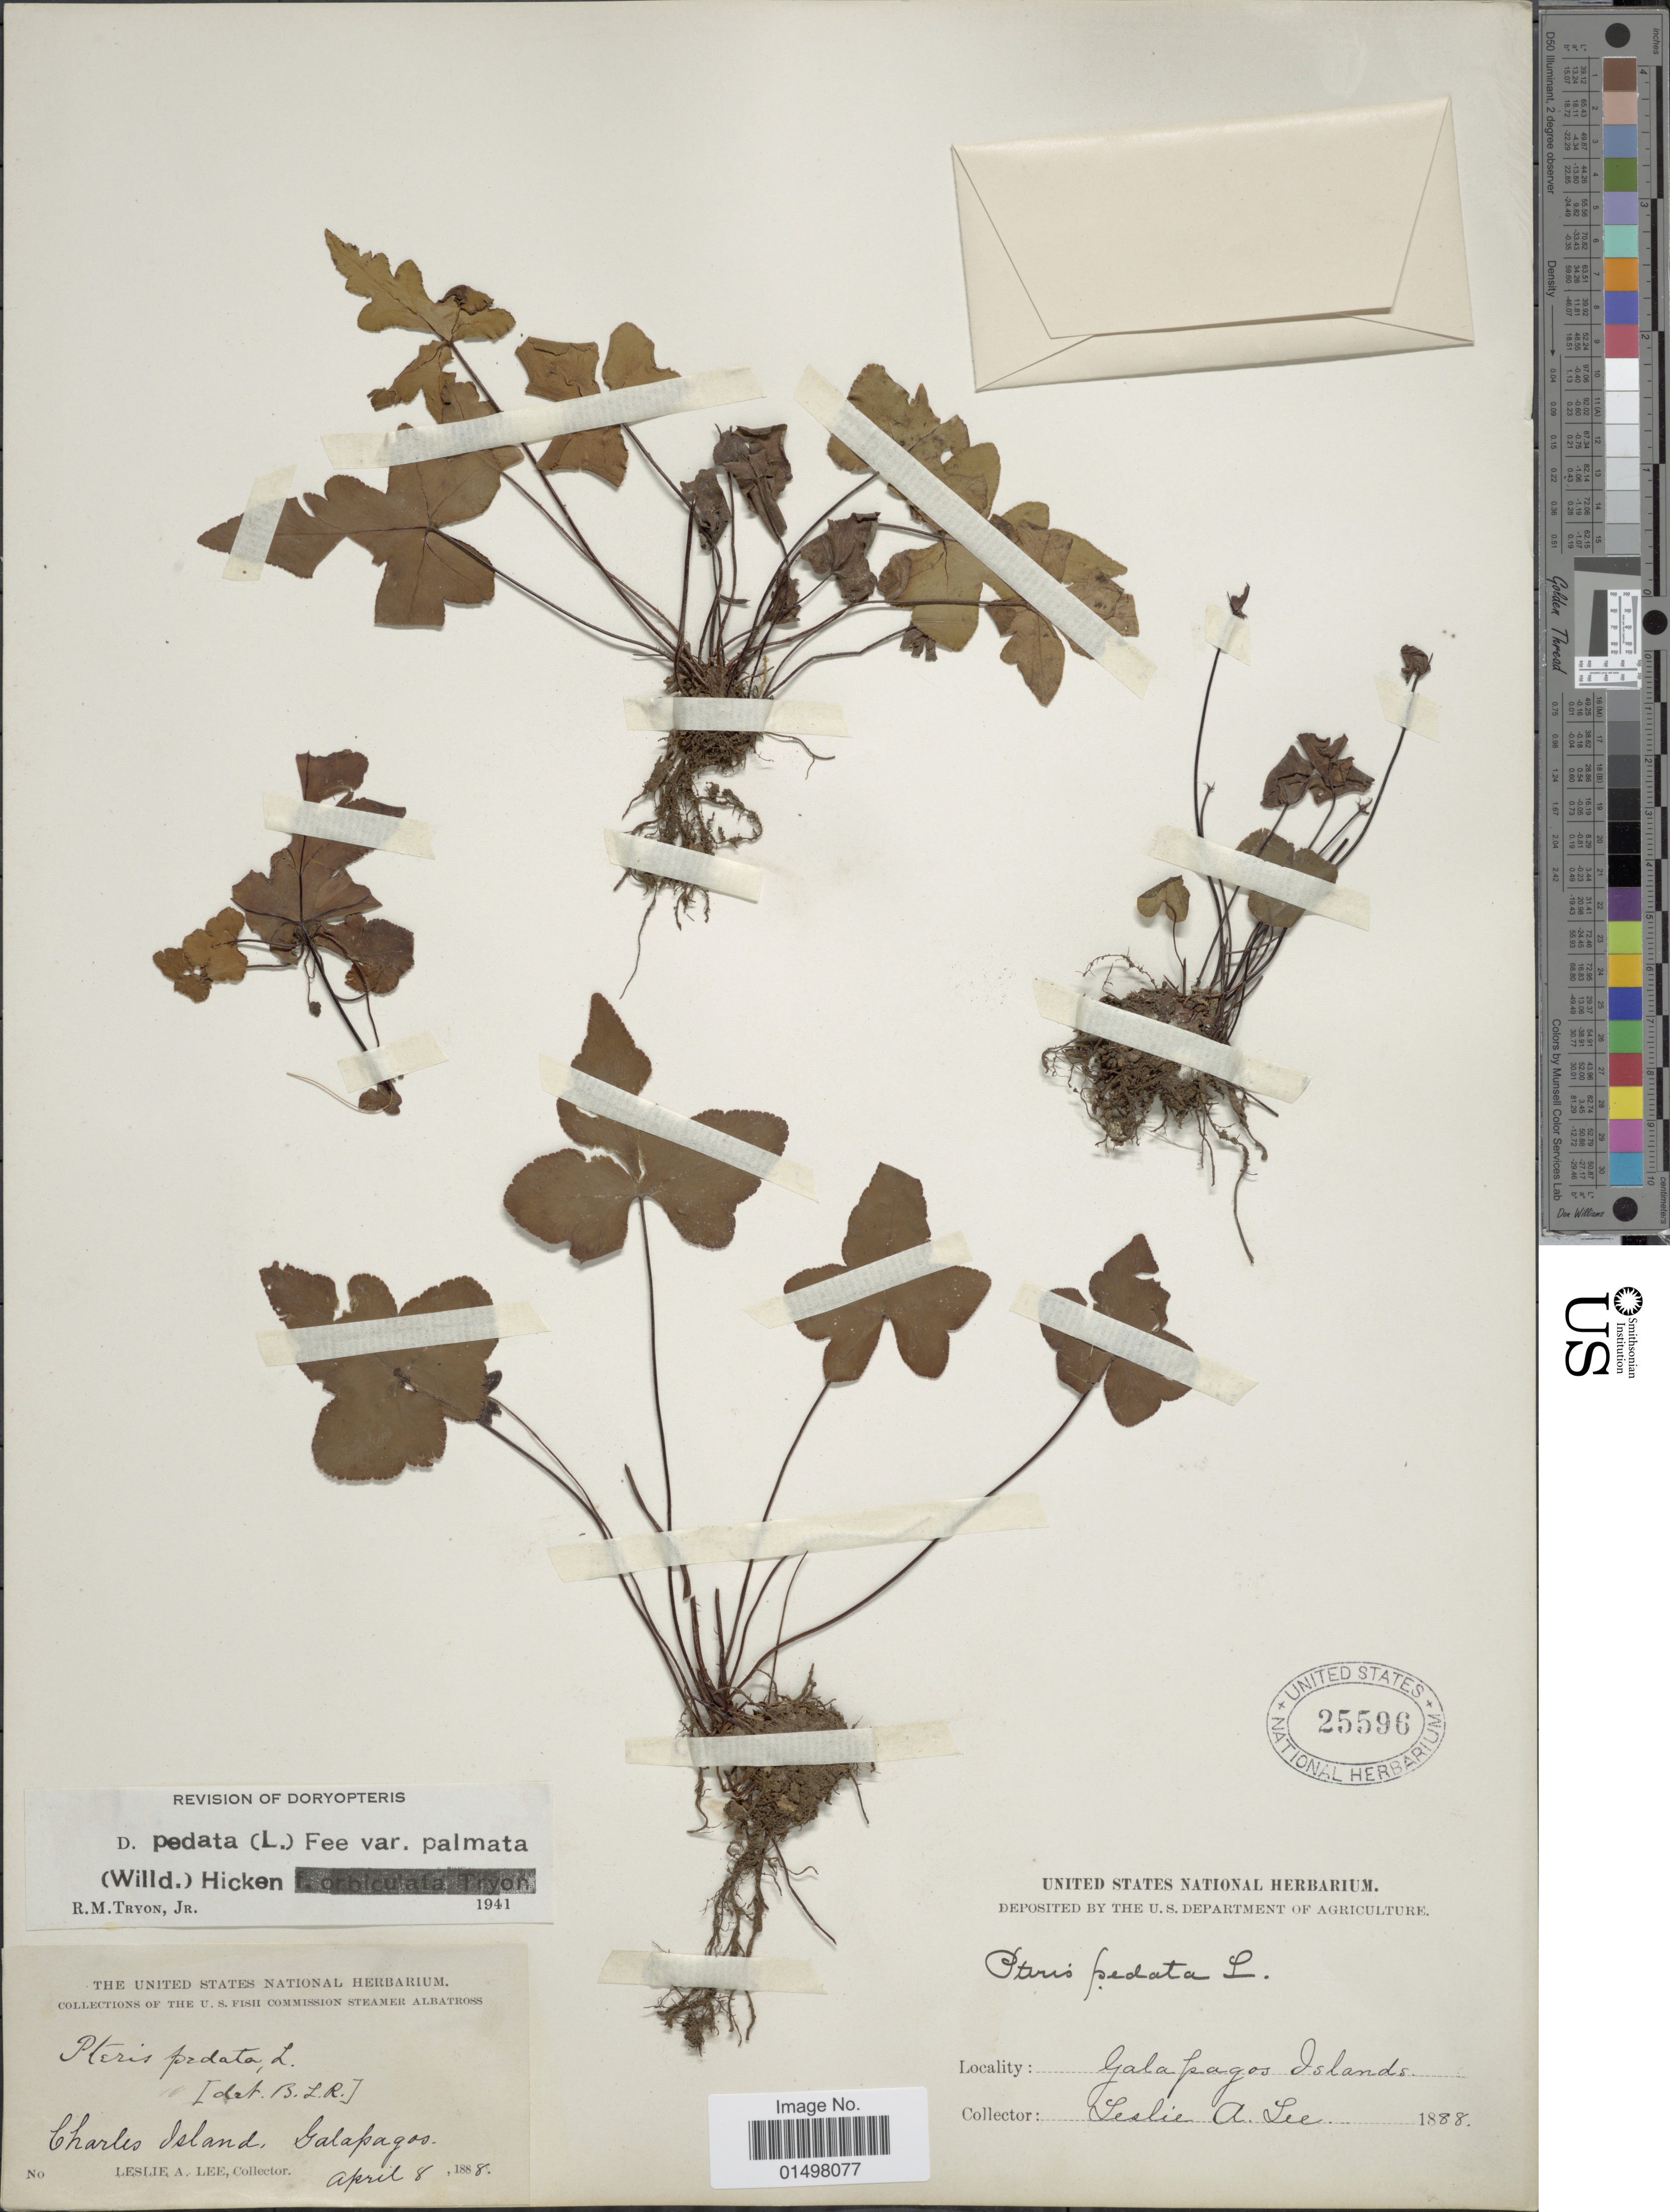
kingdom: Plantae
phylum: Tracheophyta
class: Polypodiopsida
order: Polypodiales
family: Pteridaceae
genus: Doryopteris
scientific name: Doryopteris pedata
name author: (L.) Fée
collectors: L. Lee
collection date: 1888-04-08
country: Ecuador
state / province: Colón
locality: Charles Island, Galapagos Islands.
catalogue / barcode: US 25596